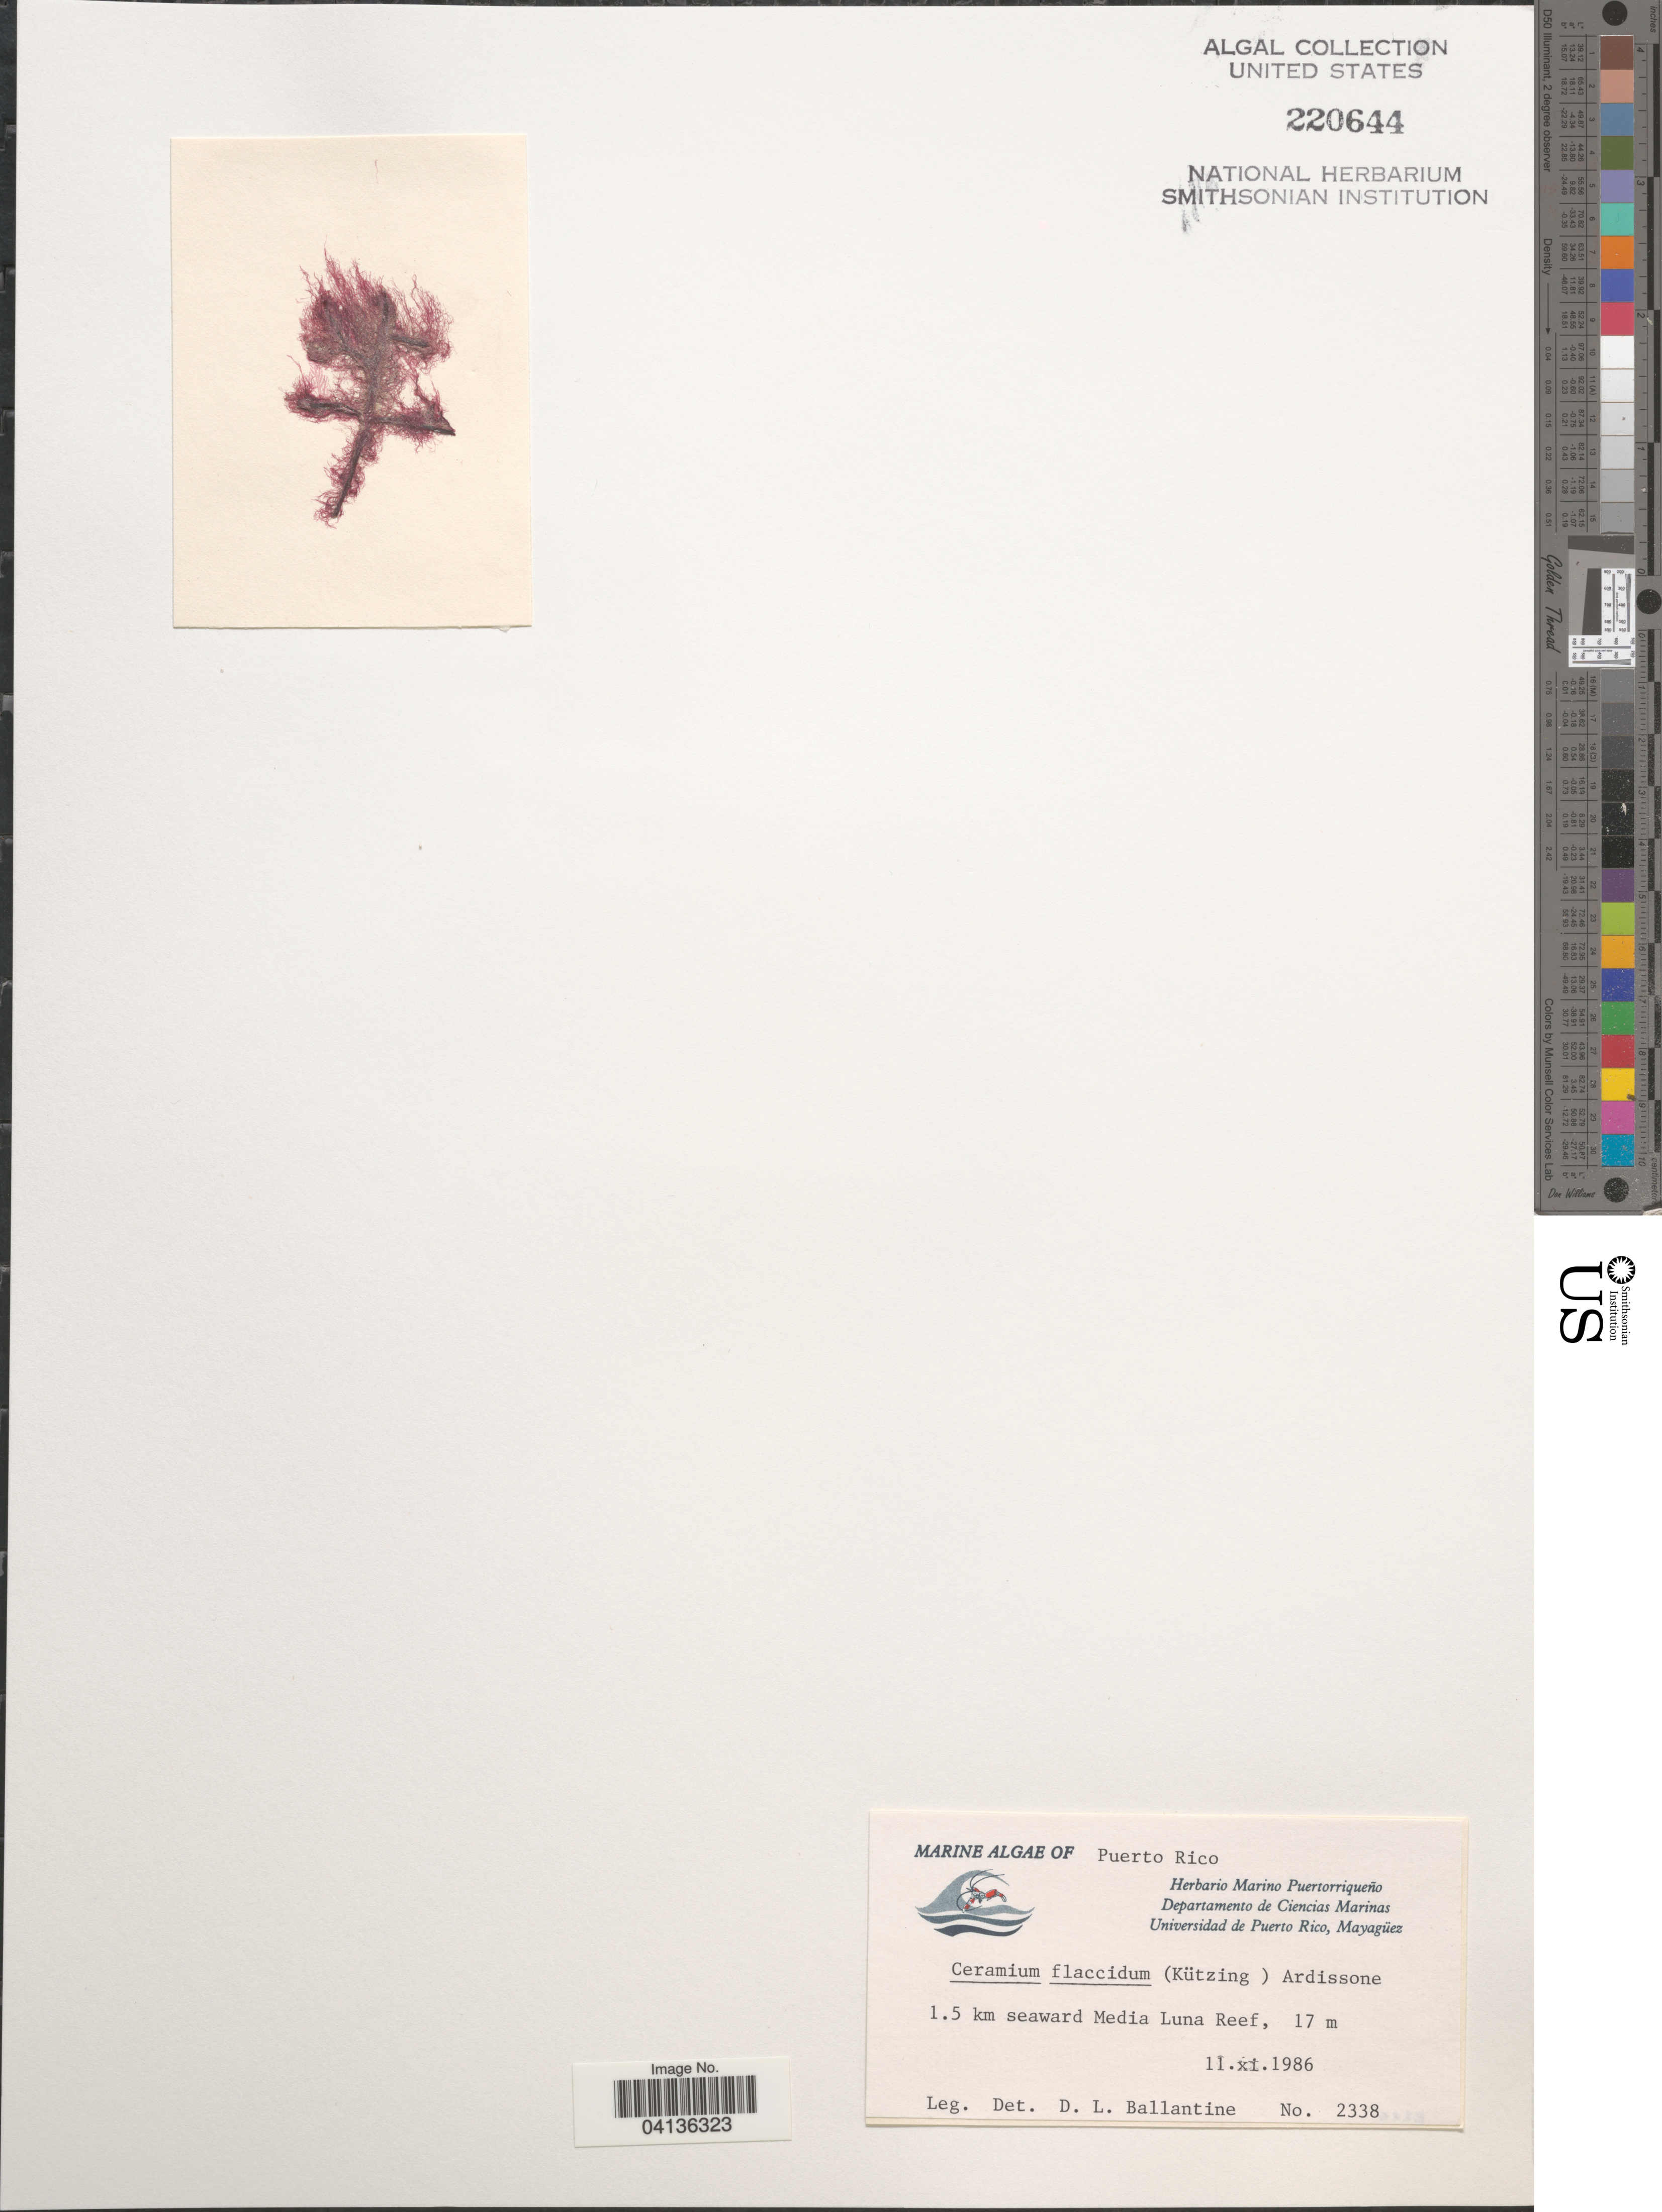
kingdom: Plantae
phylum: Rhodophyta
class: Florideophyceae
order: Ceramiales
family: Ceramiaceae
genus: Gayliella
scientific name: Gayliella flaccida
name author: (Harv. ex Kütz.) T.O. Cho & L.M. McIvor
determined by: Algae name updating Project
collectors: D.L. Ballantine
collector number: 2338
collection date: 1986-11-11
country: Puerto Rico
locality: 1.5 km seaward Media Luna Reef.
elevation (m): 17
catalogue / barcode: US 220644